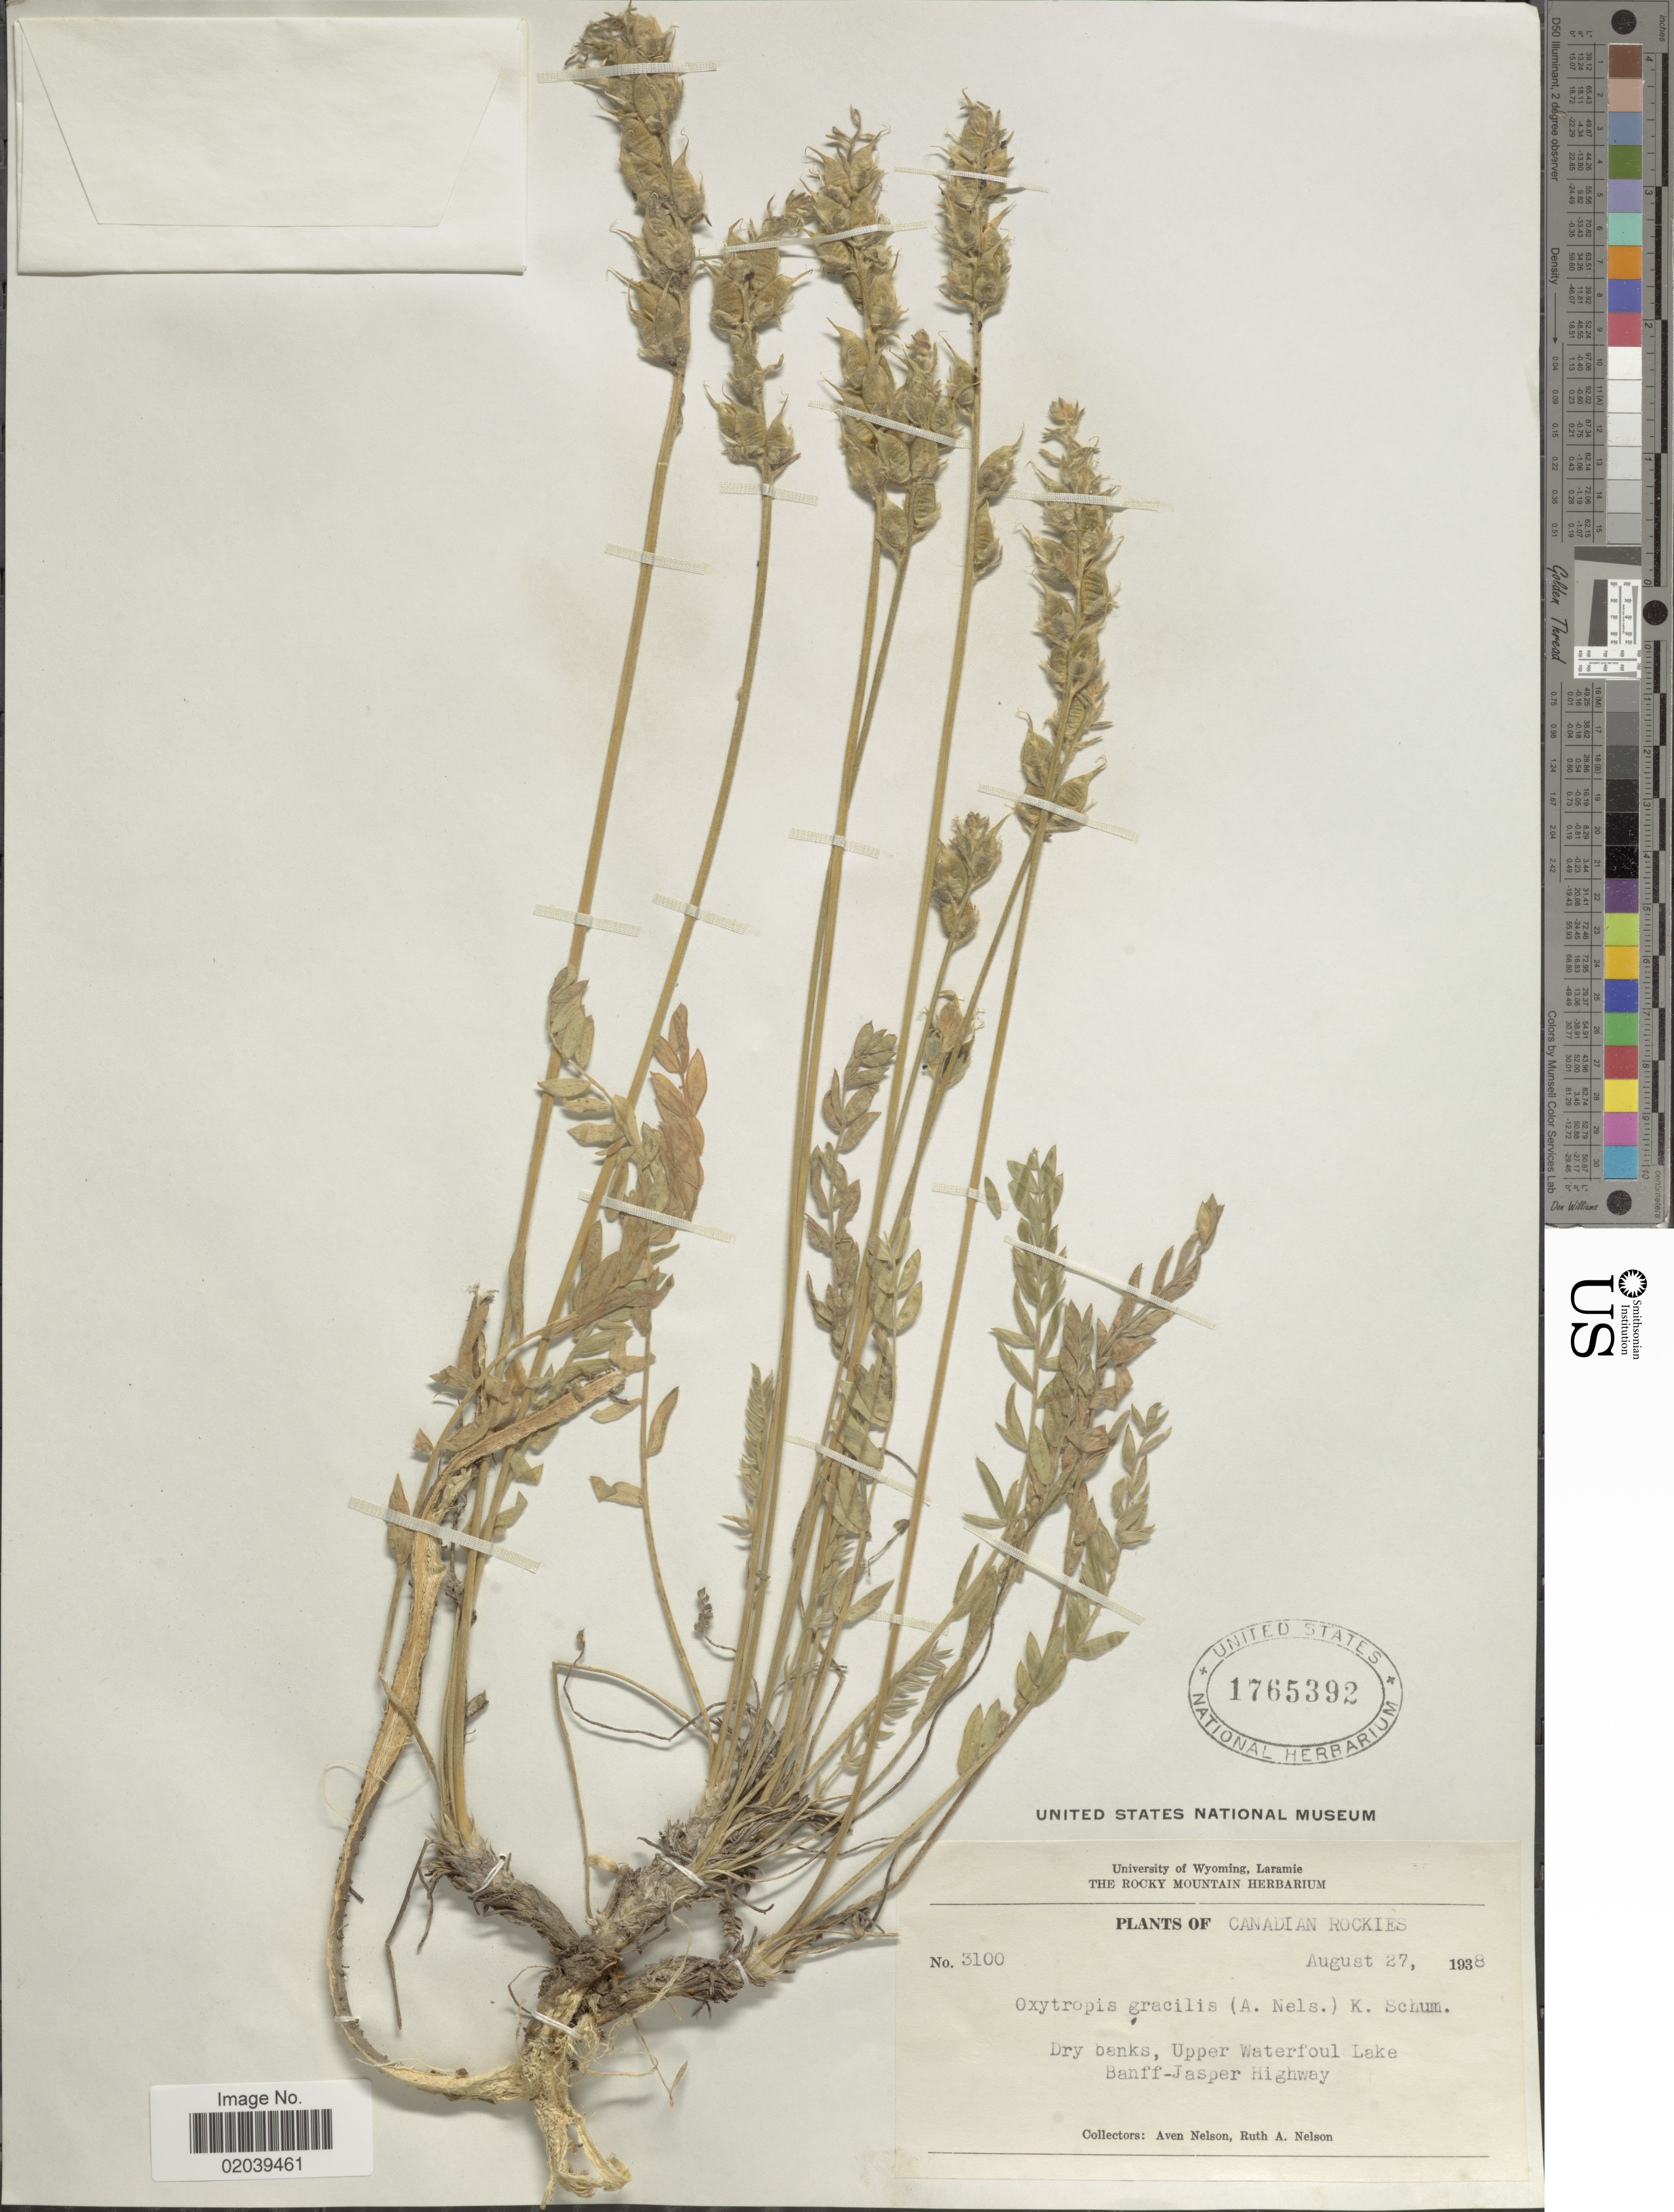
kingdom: Plantae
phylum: Tracheophyta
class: Magnoliopsida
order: Fabales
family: Fabaceae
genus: Oxytropis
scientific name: Oxytropis campestris var. gracilis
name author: (A. Nelson) Barneby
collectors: A. Nelson & R. A. Nelson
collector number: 3100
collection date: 1938-08-27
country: Canada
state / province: Alberta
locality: Canadian Rockies. Dry banks, Upper Waterfoul Lake Banff-Jasper Highway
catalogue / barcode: US 1765392